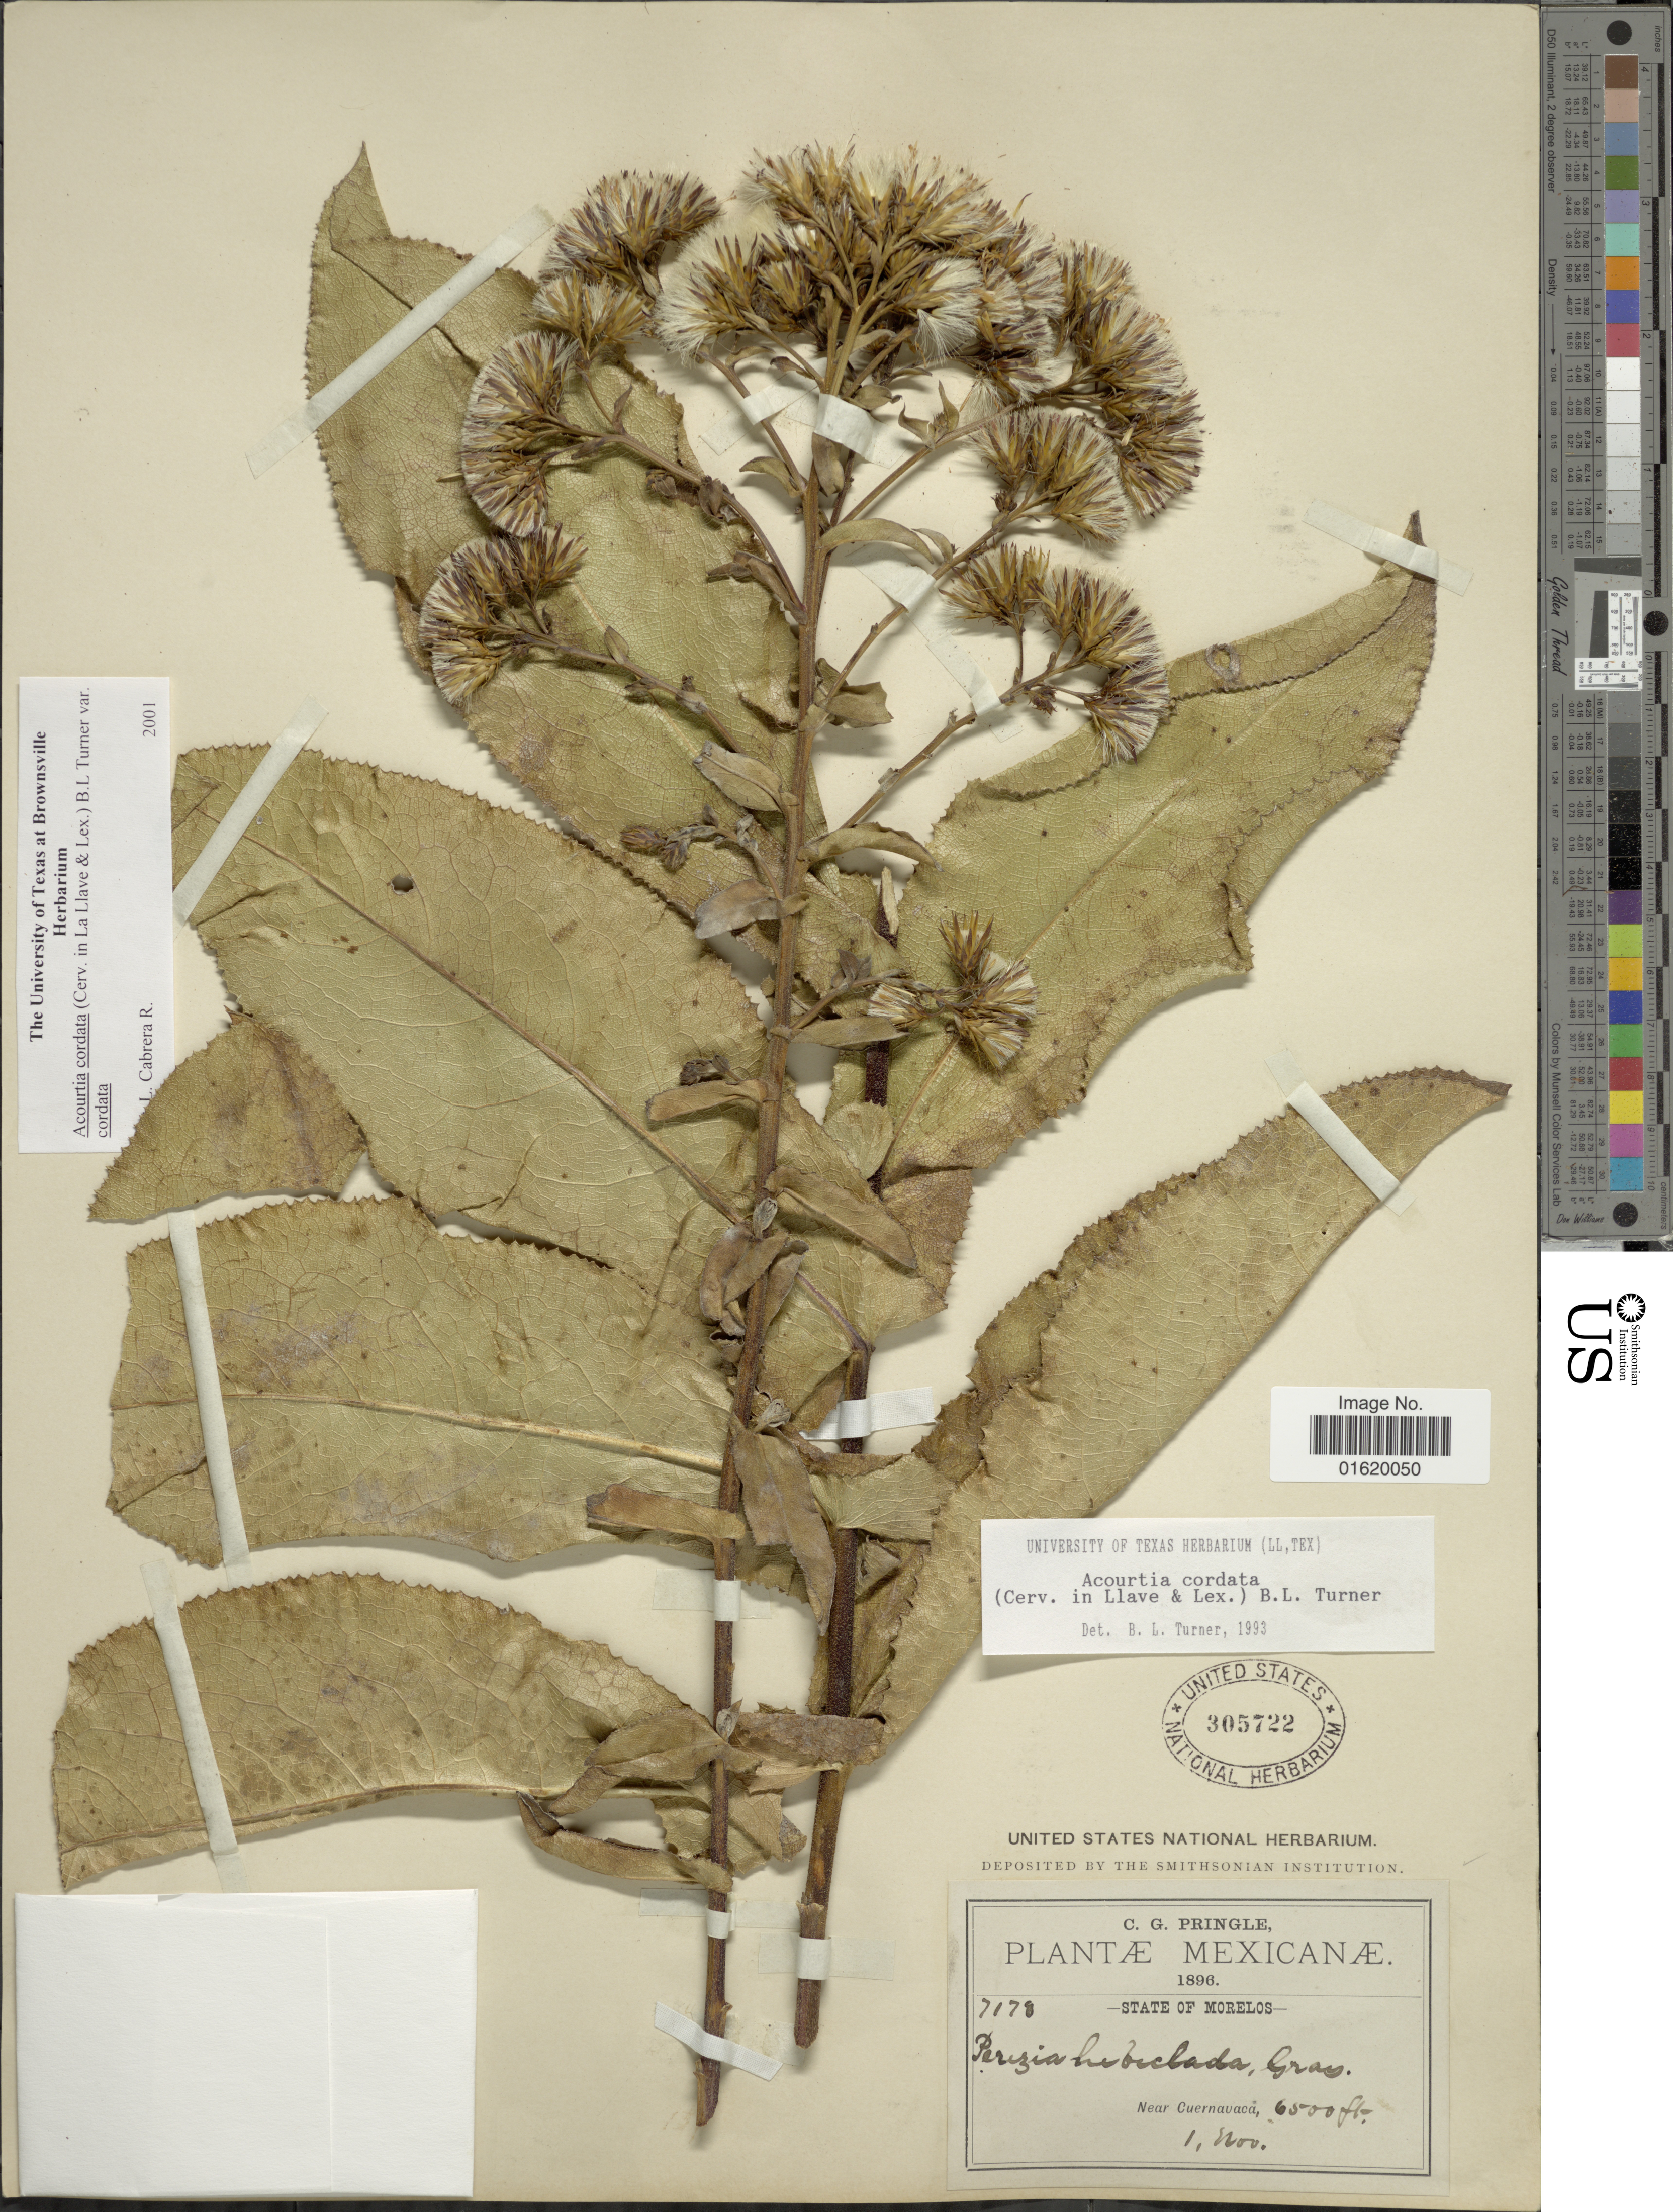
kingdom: Plantae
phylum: Tracheophyta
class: Magnoliopsida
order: Asterales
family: Asteraceae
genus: Acourtia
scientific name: Acourtia cordata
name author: (Cerv.) B.L. Turner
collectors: C. G. Pringle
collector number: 7178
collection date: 1896-11-01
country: Mexico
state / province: Morelos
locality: Near Cuernavaca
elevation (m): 1981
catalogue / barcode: US 305722